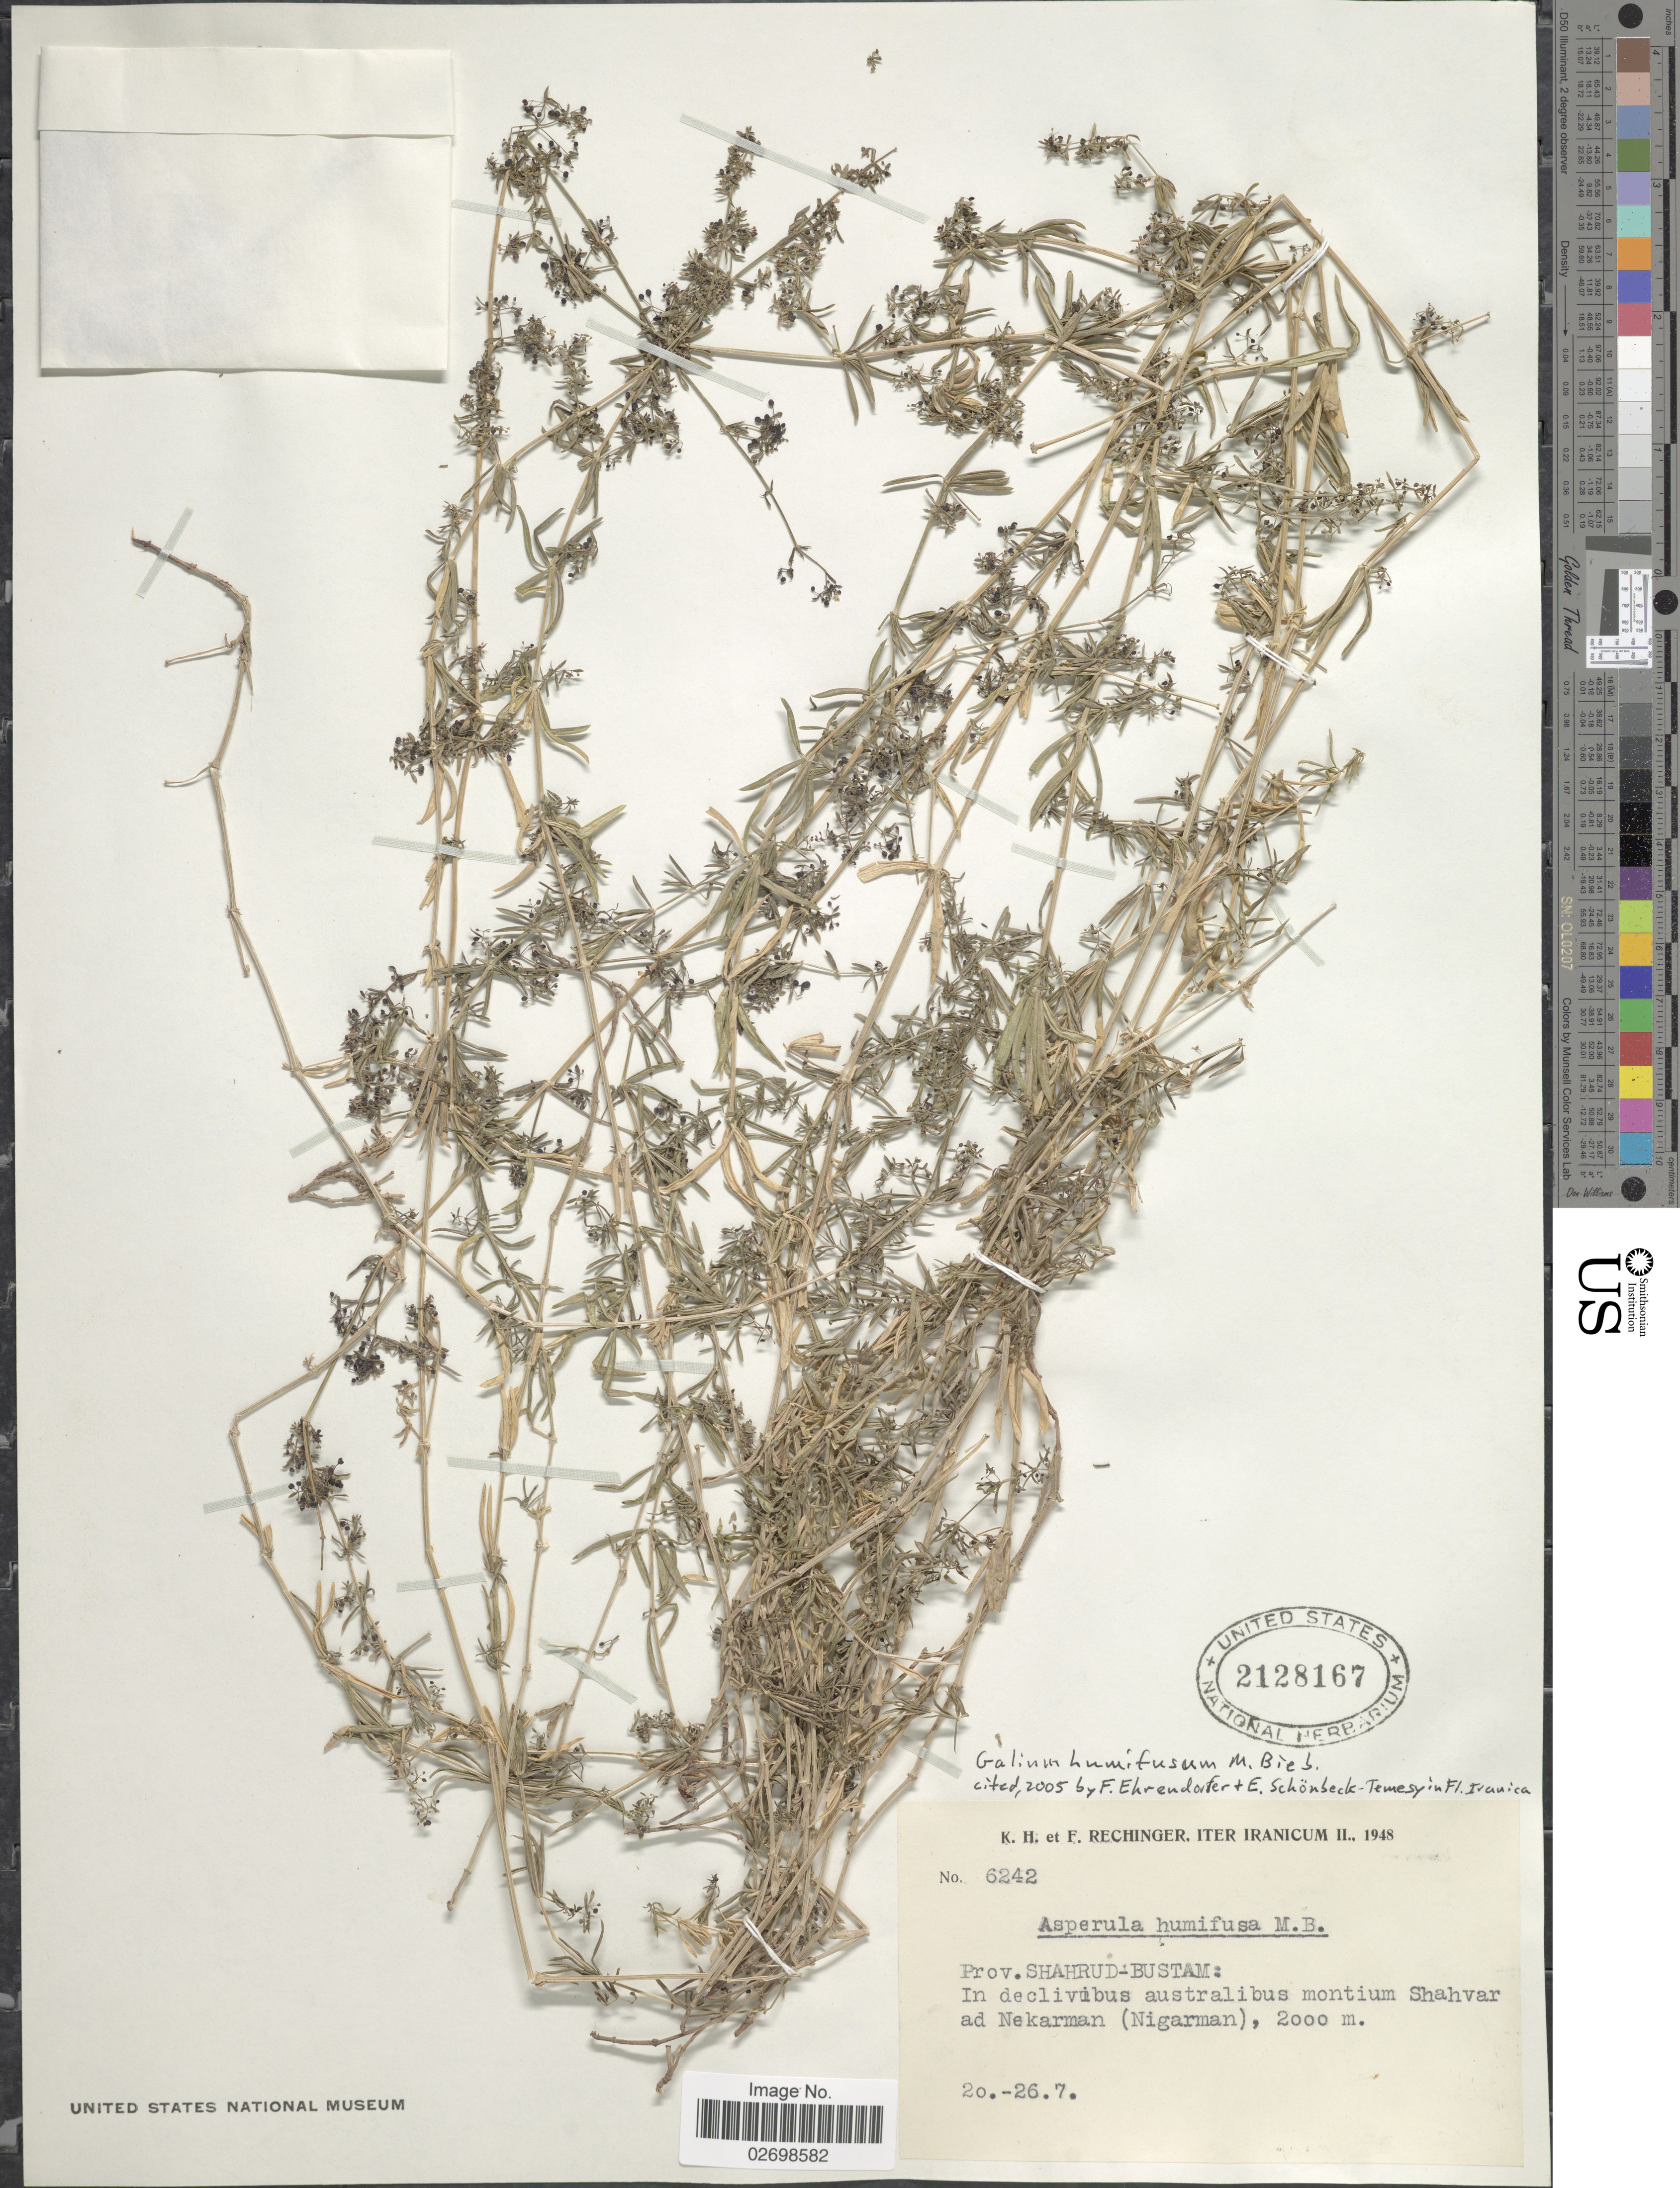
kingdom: Plantae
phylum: Tracheophyta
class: Magnoliopsida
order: Gentianales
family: Rubiaceae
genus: Galium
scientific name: Galium humifusum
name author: M. Bieb.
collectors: K. H. Rechinger & F. Rechinger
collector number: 6242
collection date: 1948-07-20/1948-07-26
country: Iran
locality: Prov. Shahrud-Bustam: in declivibus australibus montium Shahvar ad Nekarman (Nigarman)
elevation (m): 2000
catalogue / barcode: US 2128167